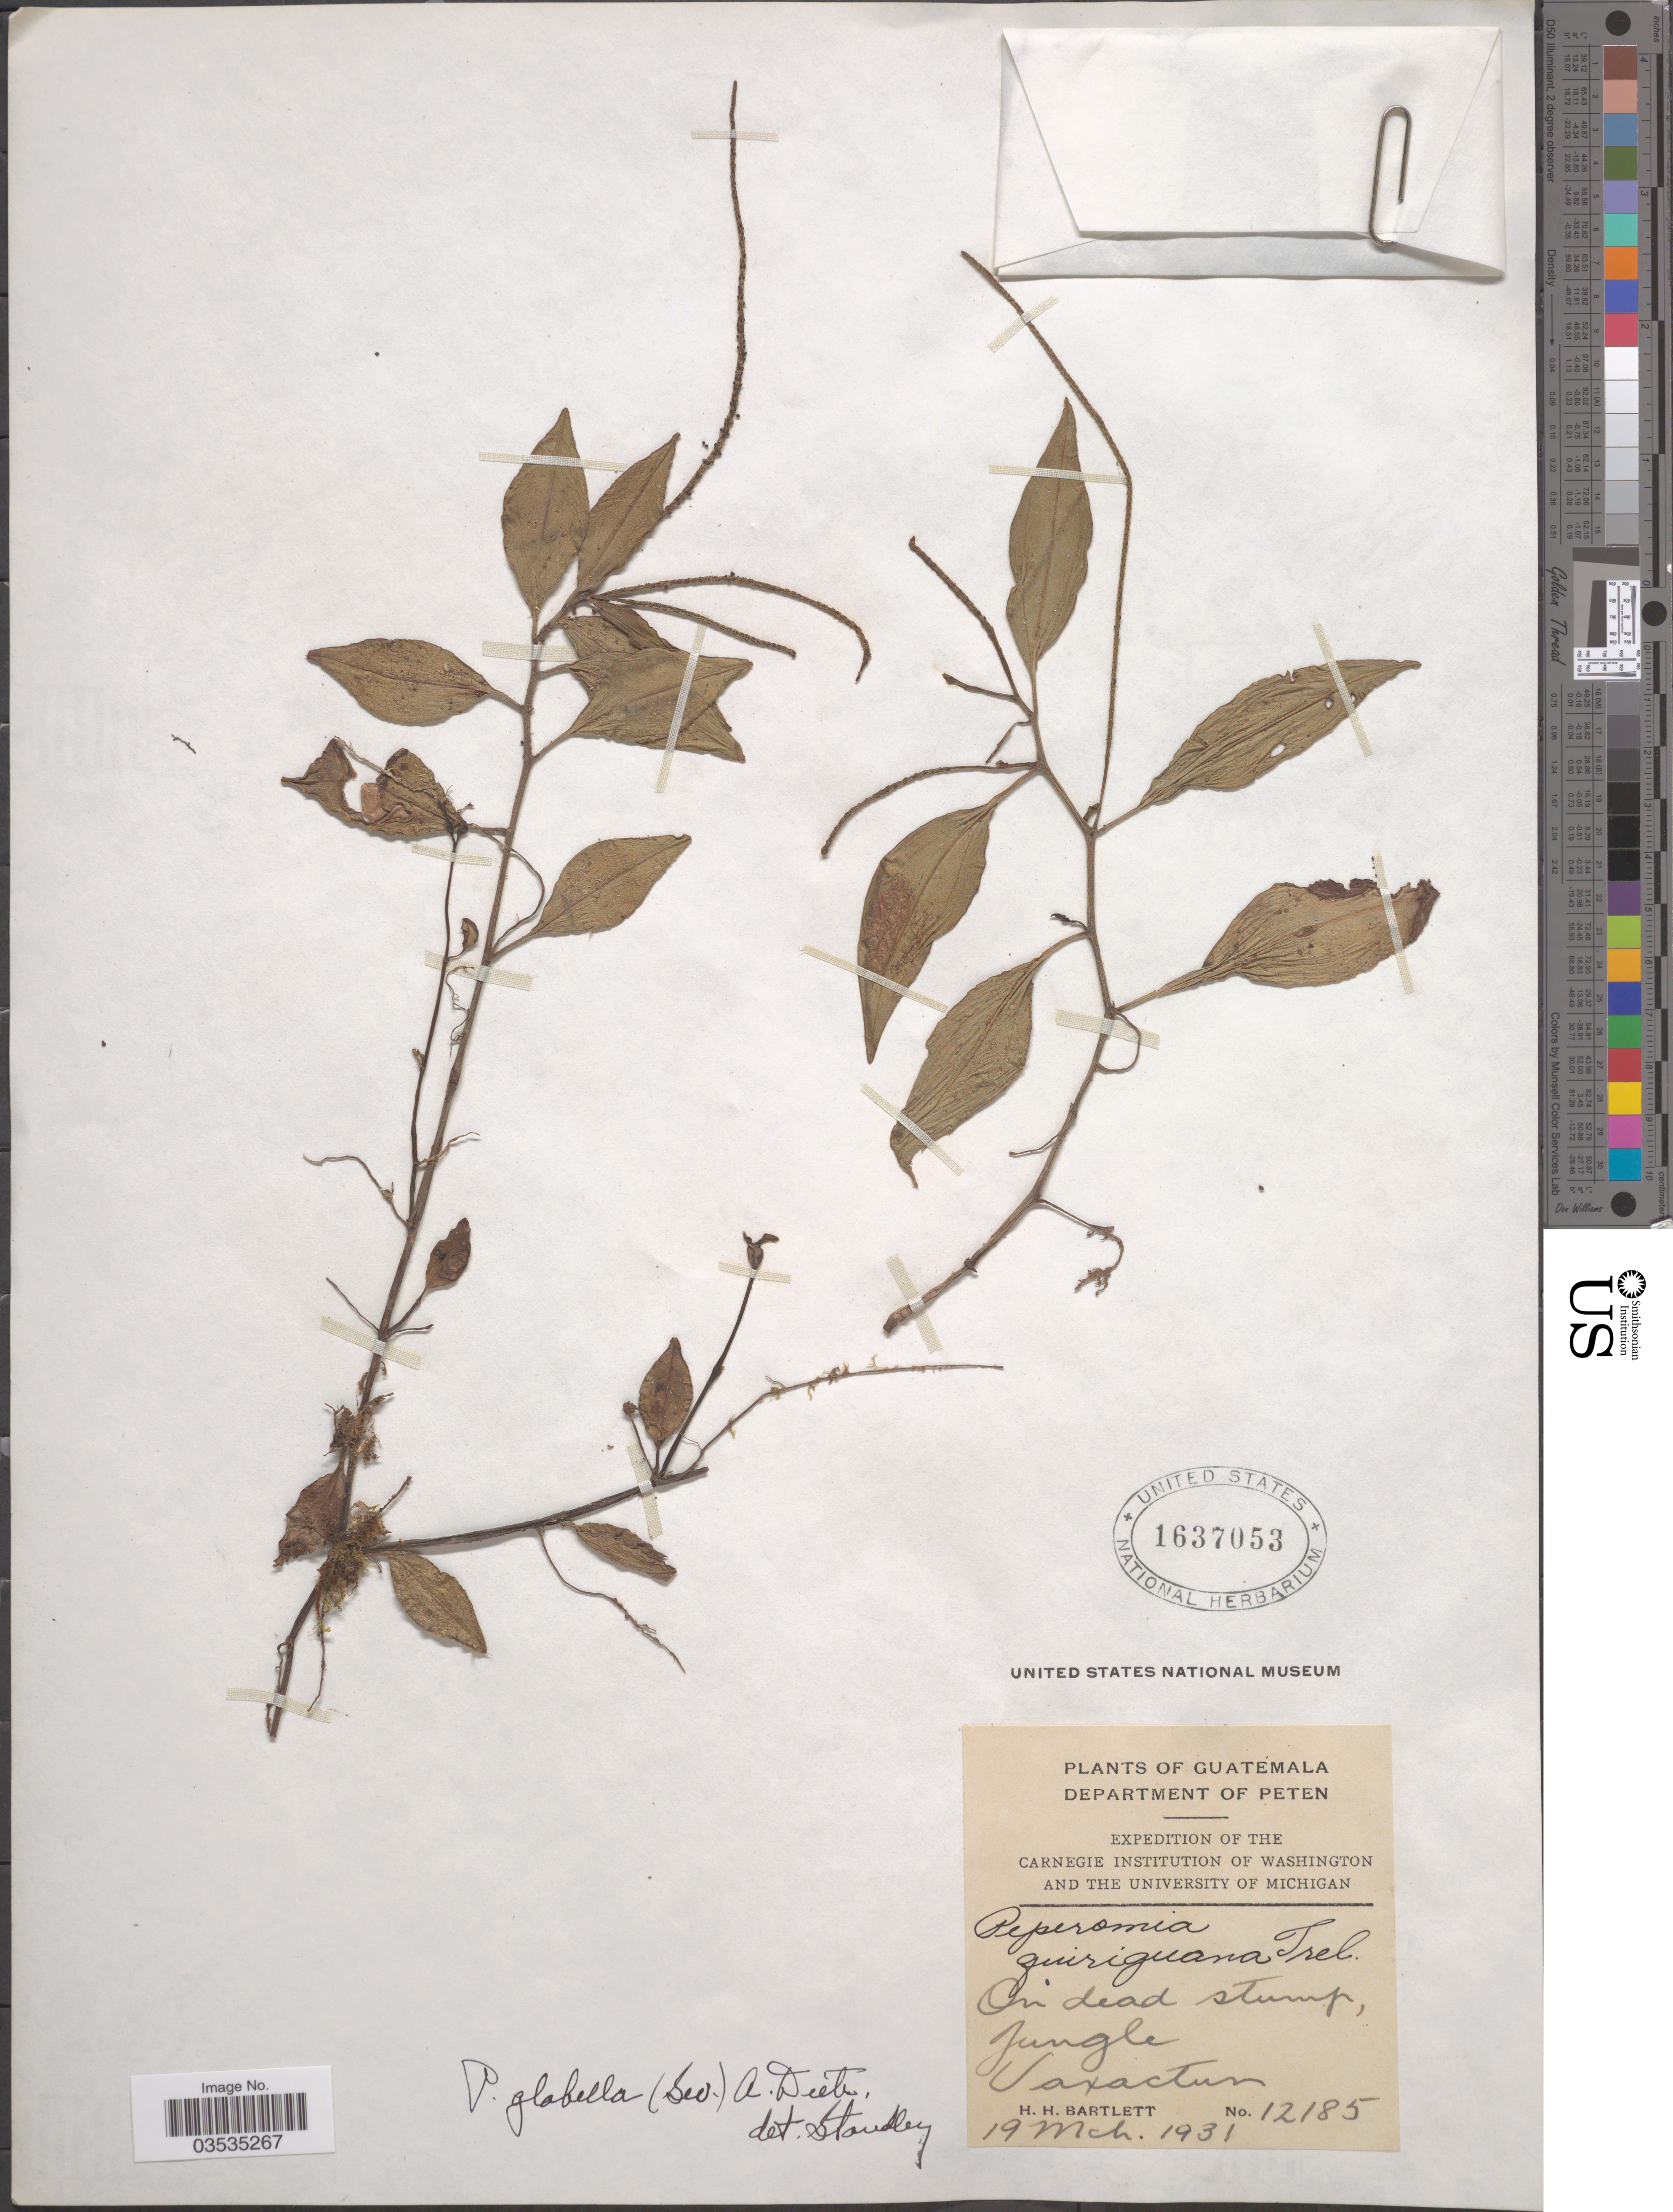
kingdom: Plantae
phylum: Tracheophyta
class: Magnoliopsida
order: Piperales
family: Piperaceae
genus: Peperomia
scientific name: Peperomia glabella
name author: (Sw.) A. Dietr.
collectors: H. H. Bartlett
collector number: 12185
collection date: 1931-03-19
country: Guatemala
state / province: El Peten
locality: Department of Peten. Uaxactun.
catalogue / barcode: US 1637053